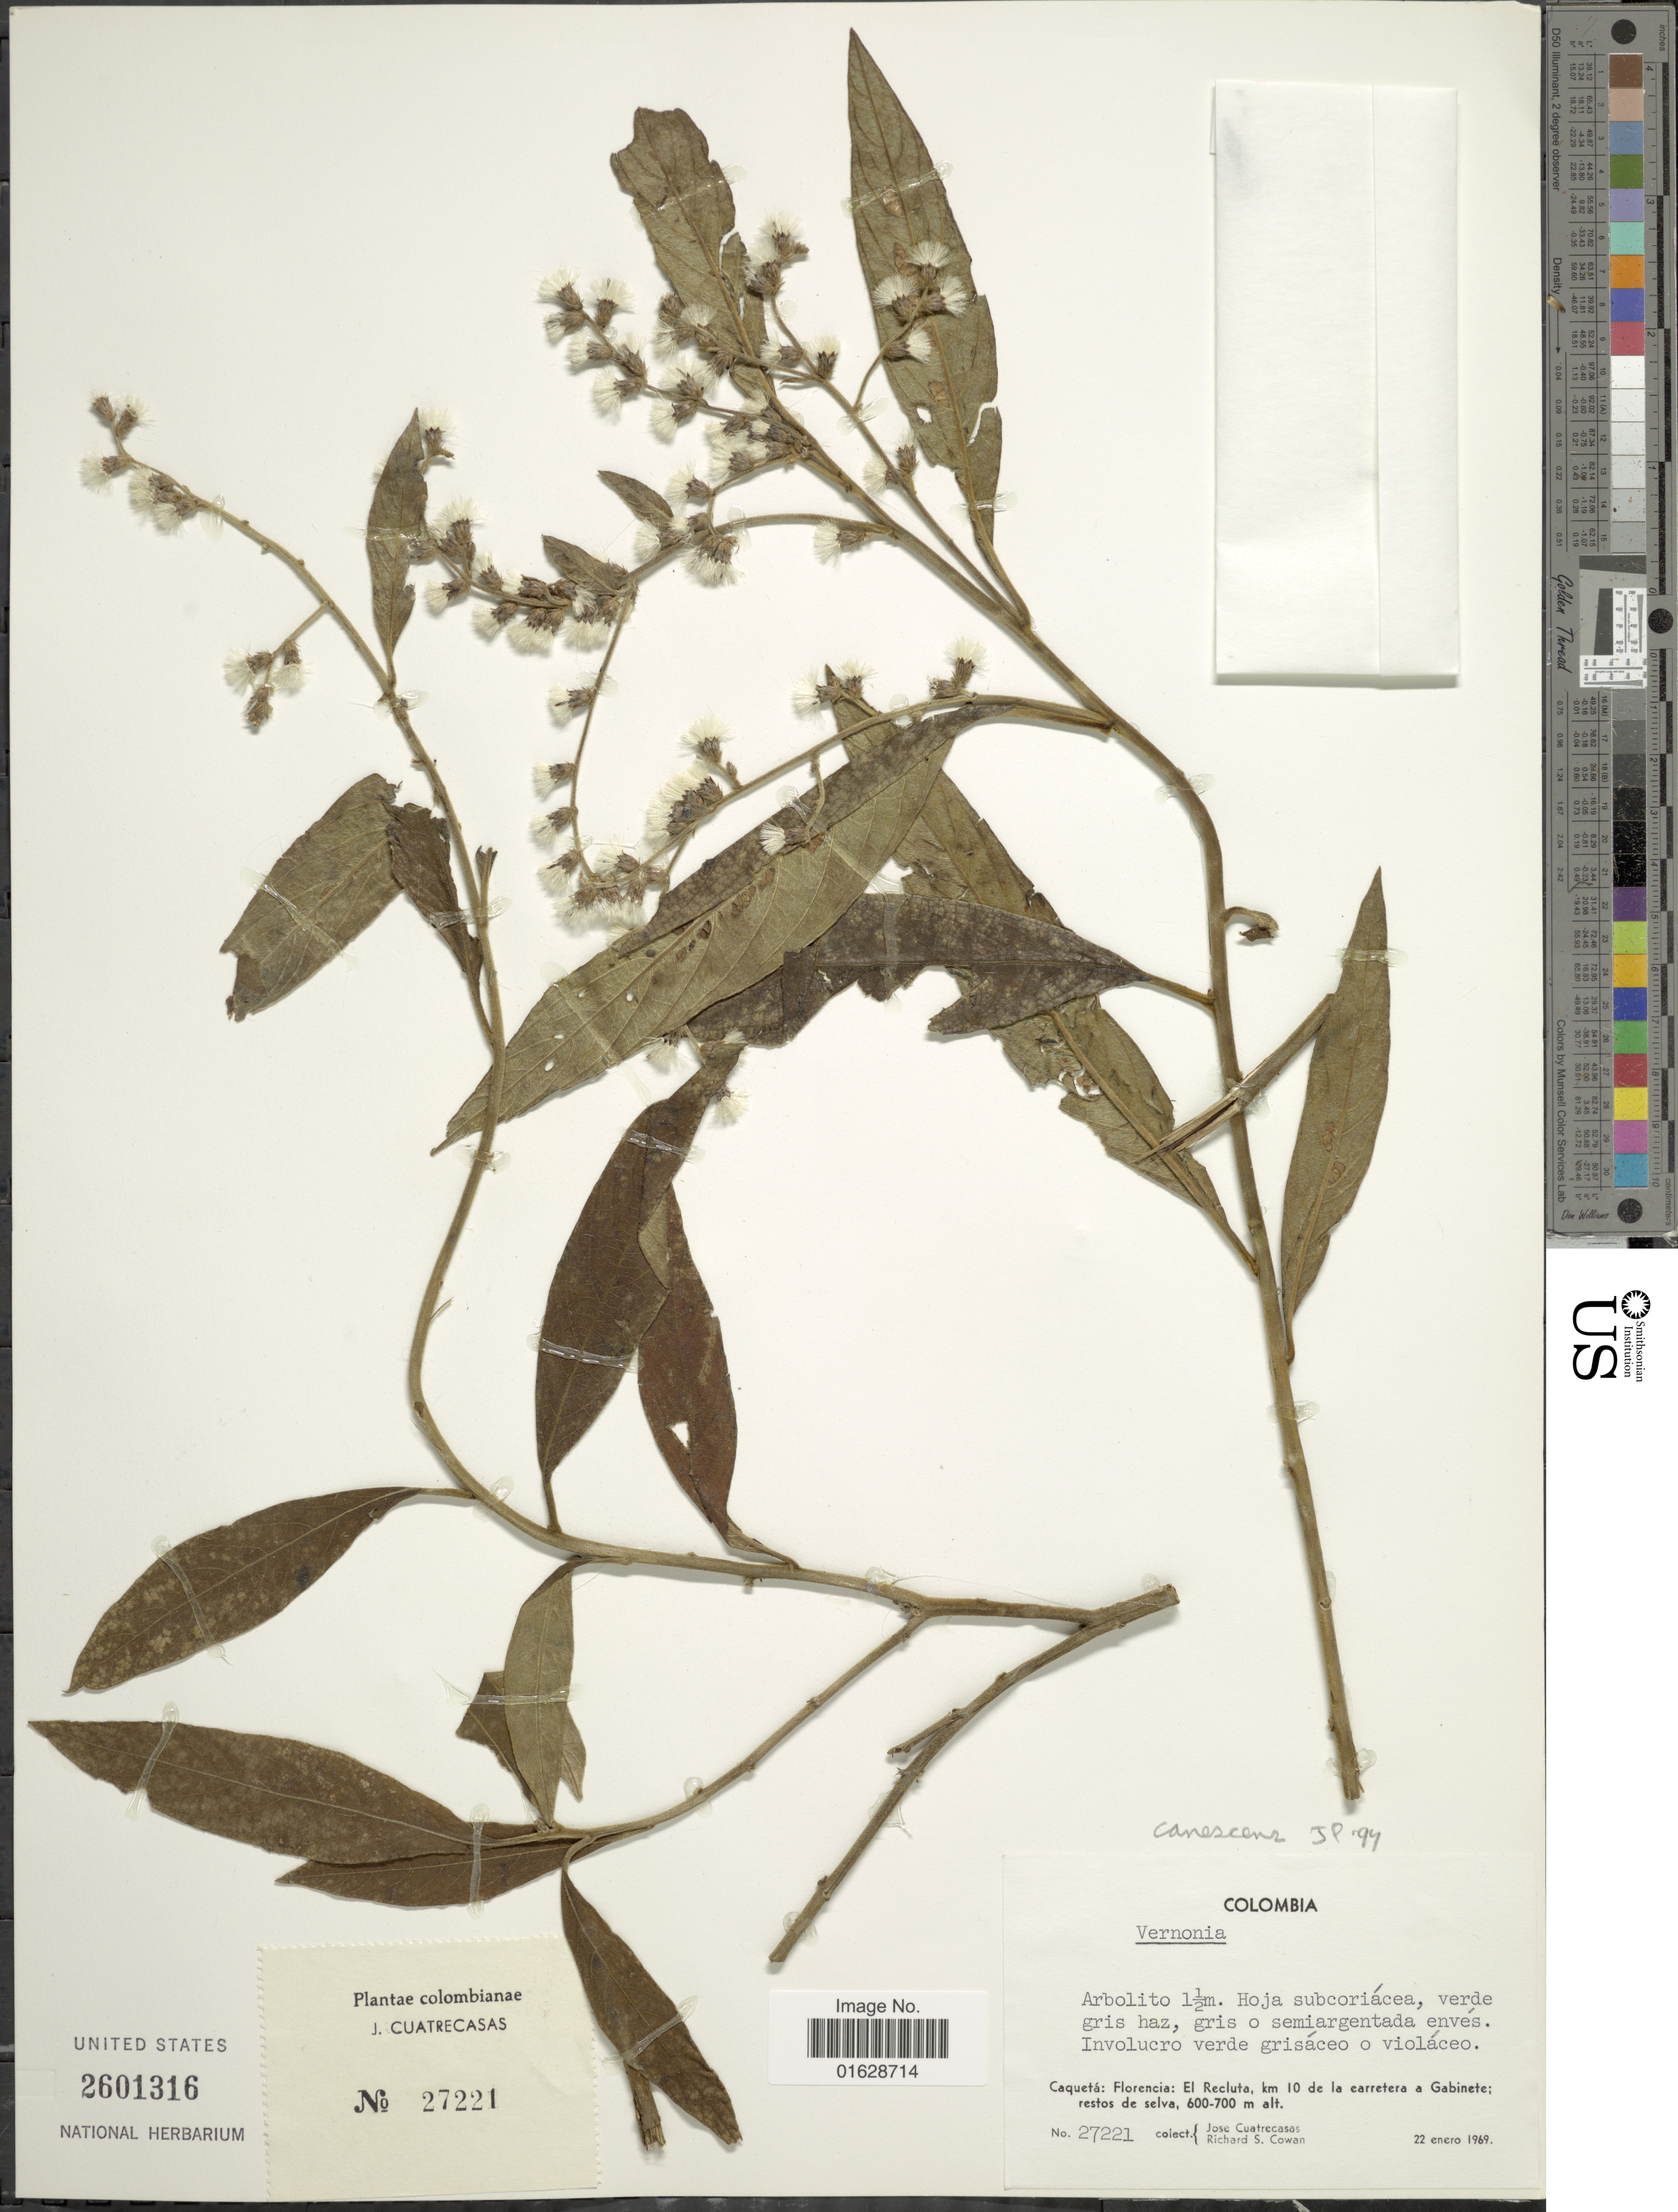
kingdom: Plantae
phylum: Tracheophyta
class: Magnoliopsida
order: Asterales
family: Asteraceae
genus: Lepidaploa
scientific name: Lepidaploa canescens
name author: (Kunth) H. Rob.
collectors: J. Cuatrecasas & R. S. Cowan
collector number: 27221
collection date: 1969-01-22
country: Colombia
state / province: Caquetá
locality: Colombia. Caquetá: Florencia: El Recluta, km 10 de la carretera a Gabinete; restos de selva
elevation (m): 600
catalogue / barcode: US 2601316